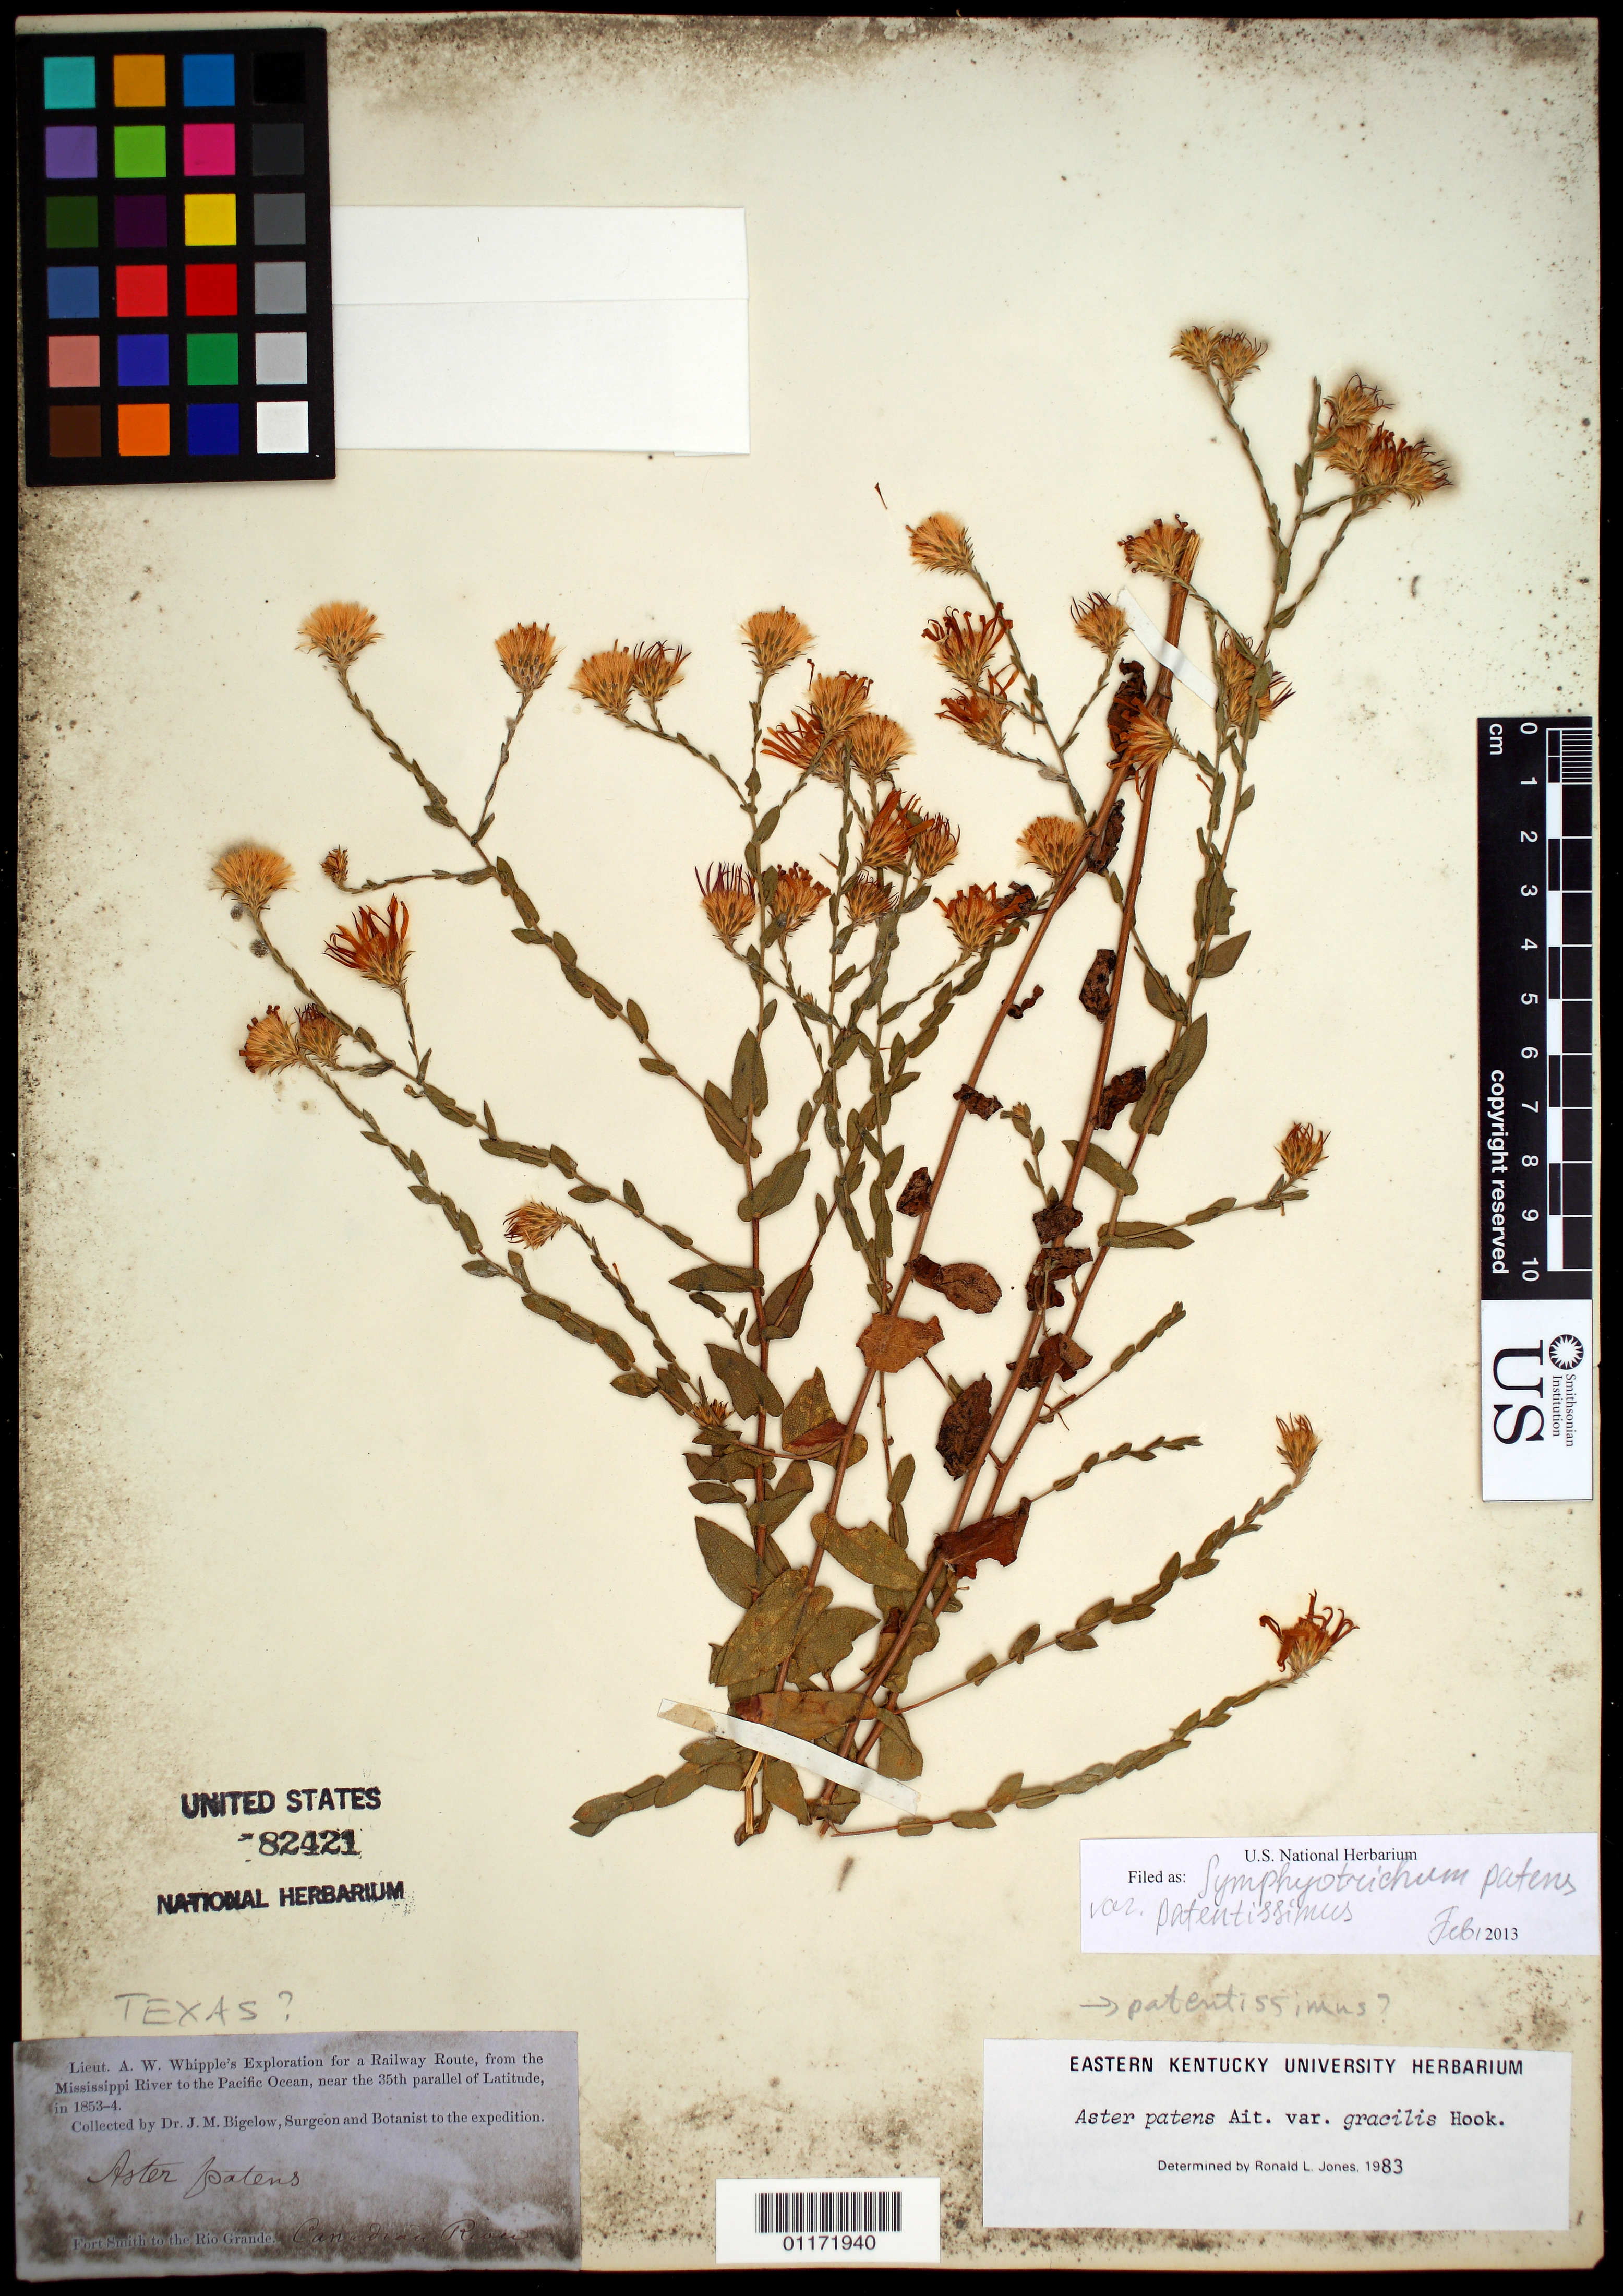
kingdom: Plantae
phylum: Tracheophyta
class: Magnoliopsida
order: Asterales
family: Asteraceae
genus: Symphyotrichum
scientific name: Symphyotrichum patens var. patentissimum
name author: (Lindl.) G.L. Nesom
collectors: J. M. Bigelow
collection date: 1853/1854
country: United States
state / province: Oklahoma / Texas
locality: Canadian River (Fort Smith to the Rio Grande)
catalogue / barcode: US 82421